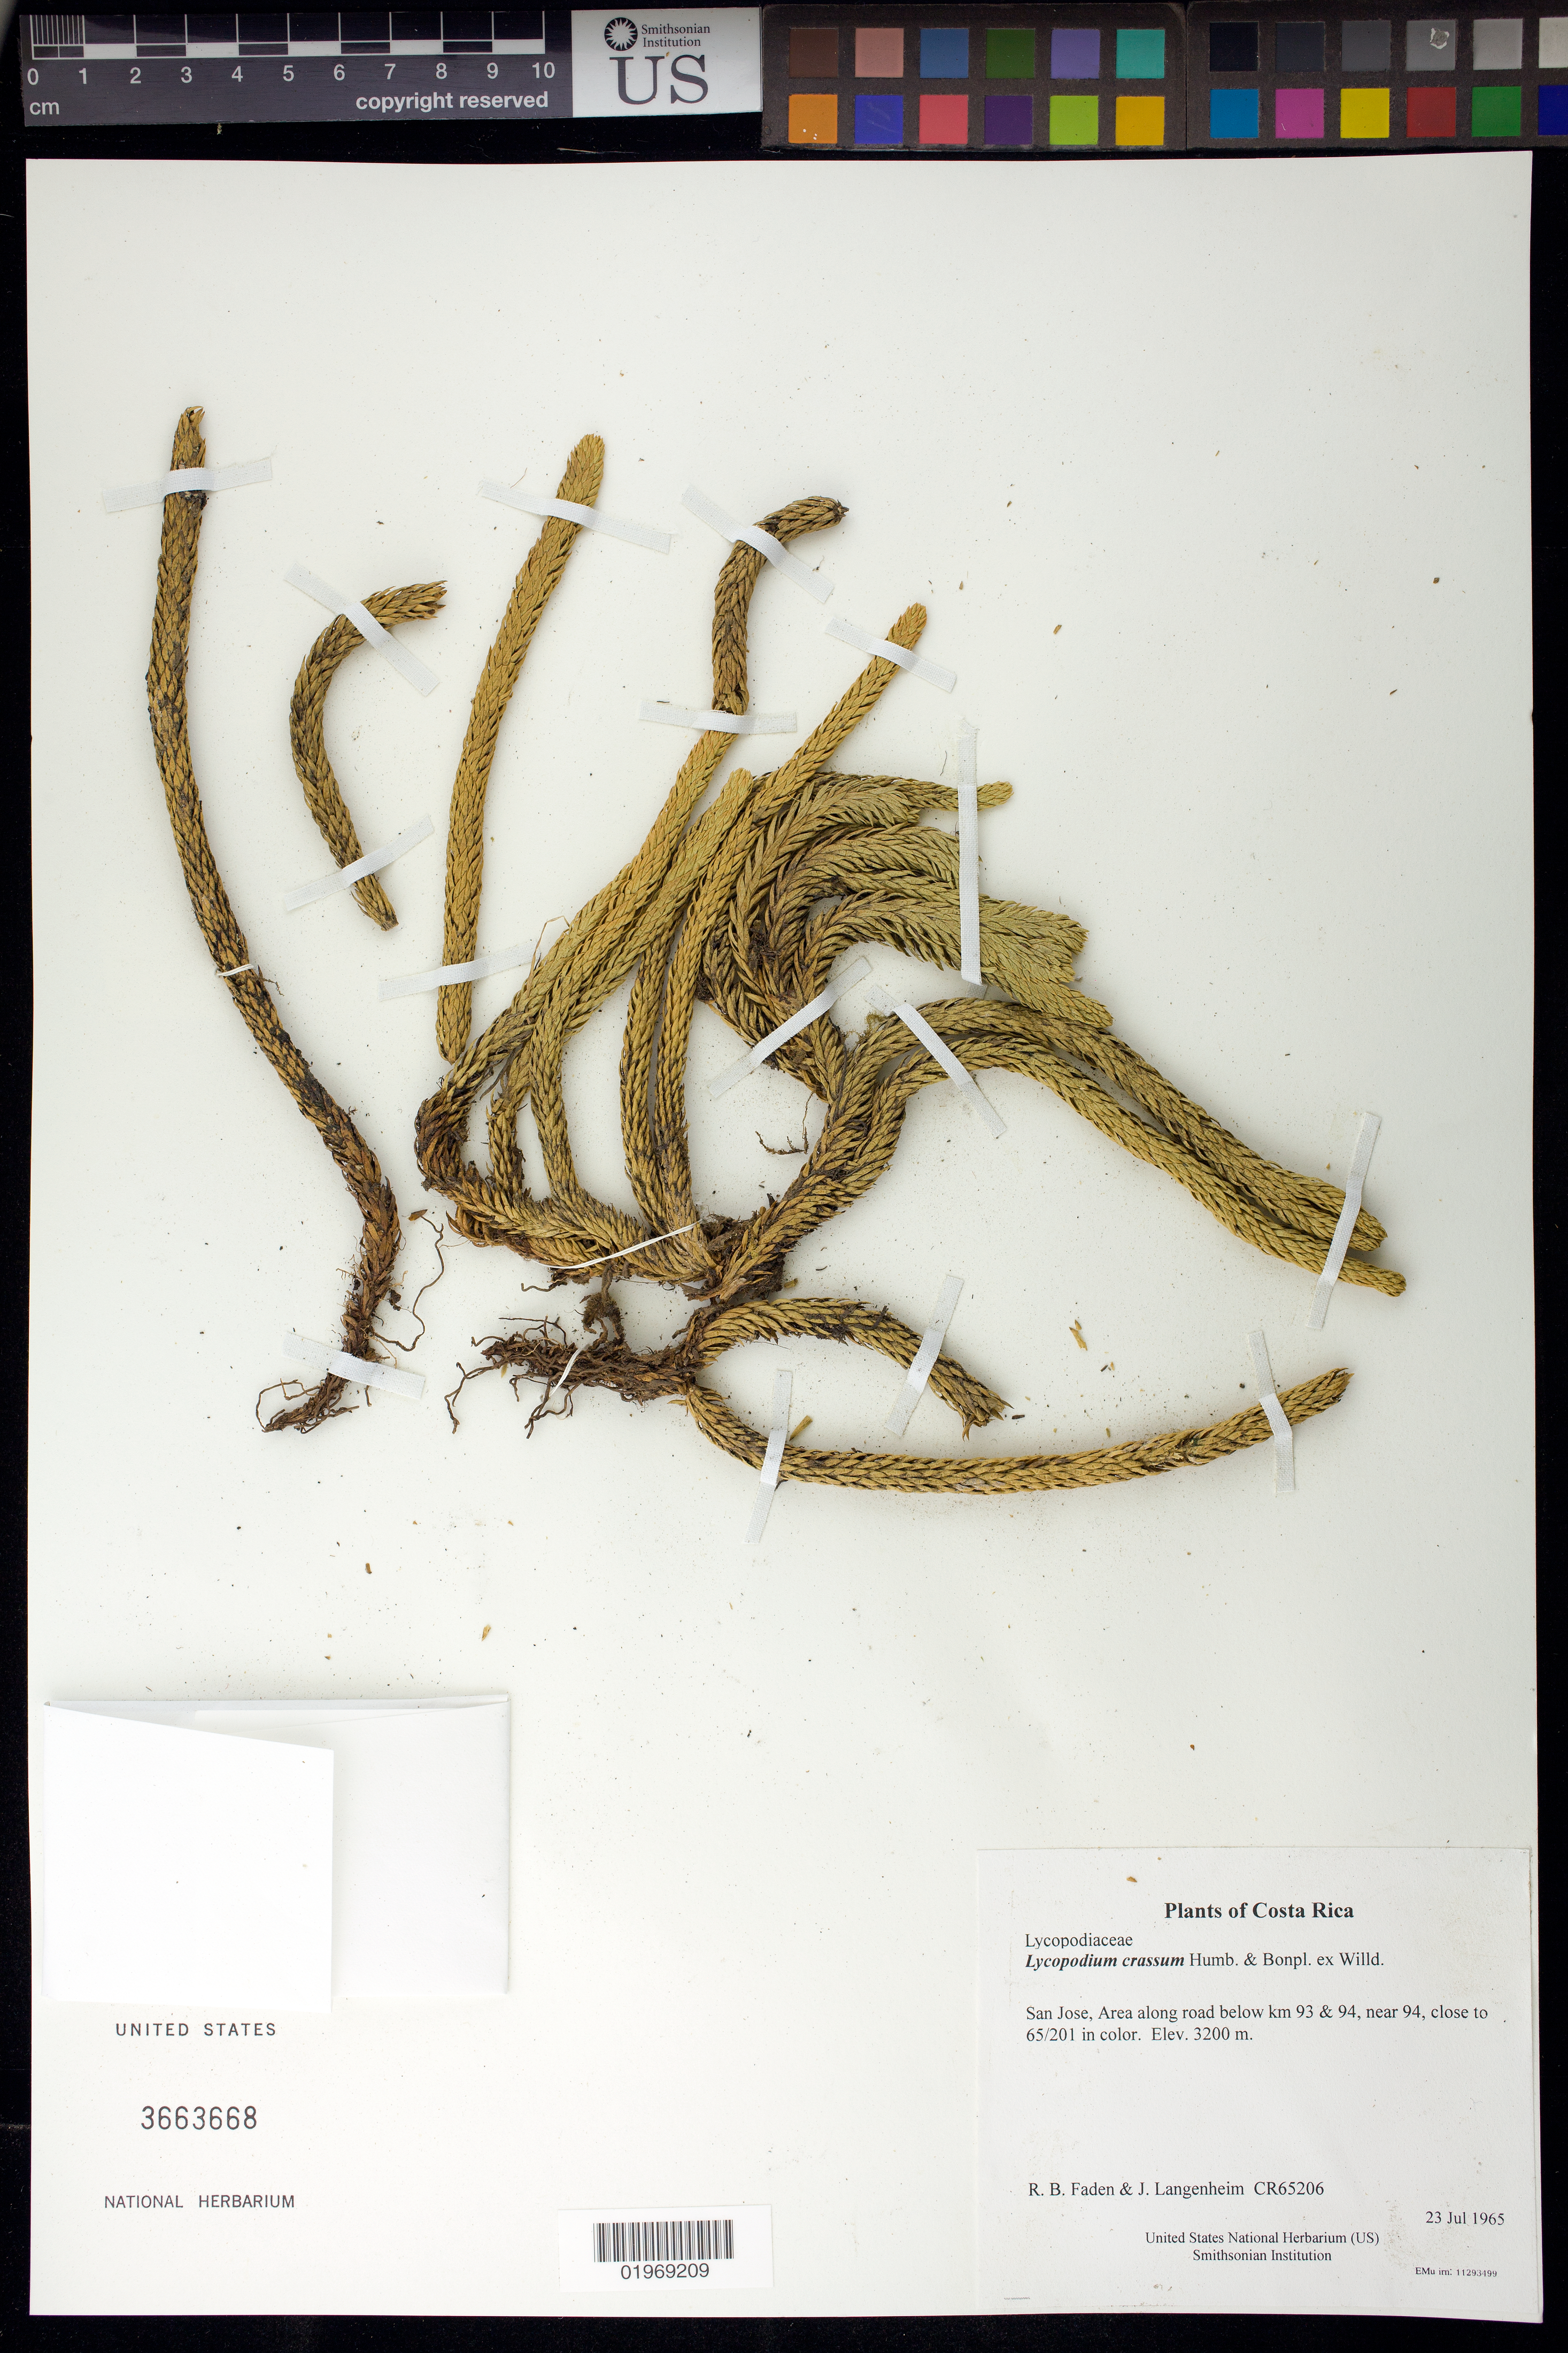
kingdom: Plantae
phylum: Tracheophyta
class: Lycopodiopsida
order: Lycopodiales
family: Lycopodiaceae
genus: Phlegmariurus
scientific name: Phlegmariurus crassus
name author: (Humb. & Bonpl. ex Willd.) B. Øllg.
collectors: R. B. Faden & J. Langenheim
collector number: CR65206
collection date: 1965-07-23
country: Costa Rica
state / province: San Jose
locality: Area along road below km 93 & 94, near 94, close to 65/201 in color.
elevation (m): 3200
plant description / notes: Field note book says L. erickssonii.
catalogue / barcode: US 3663668